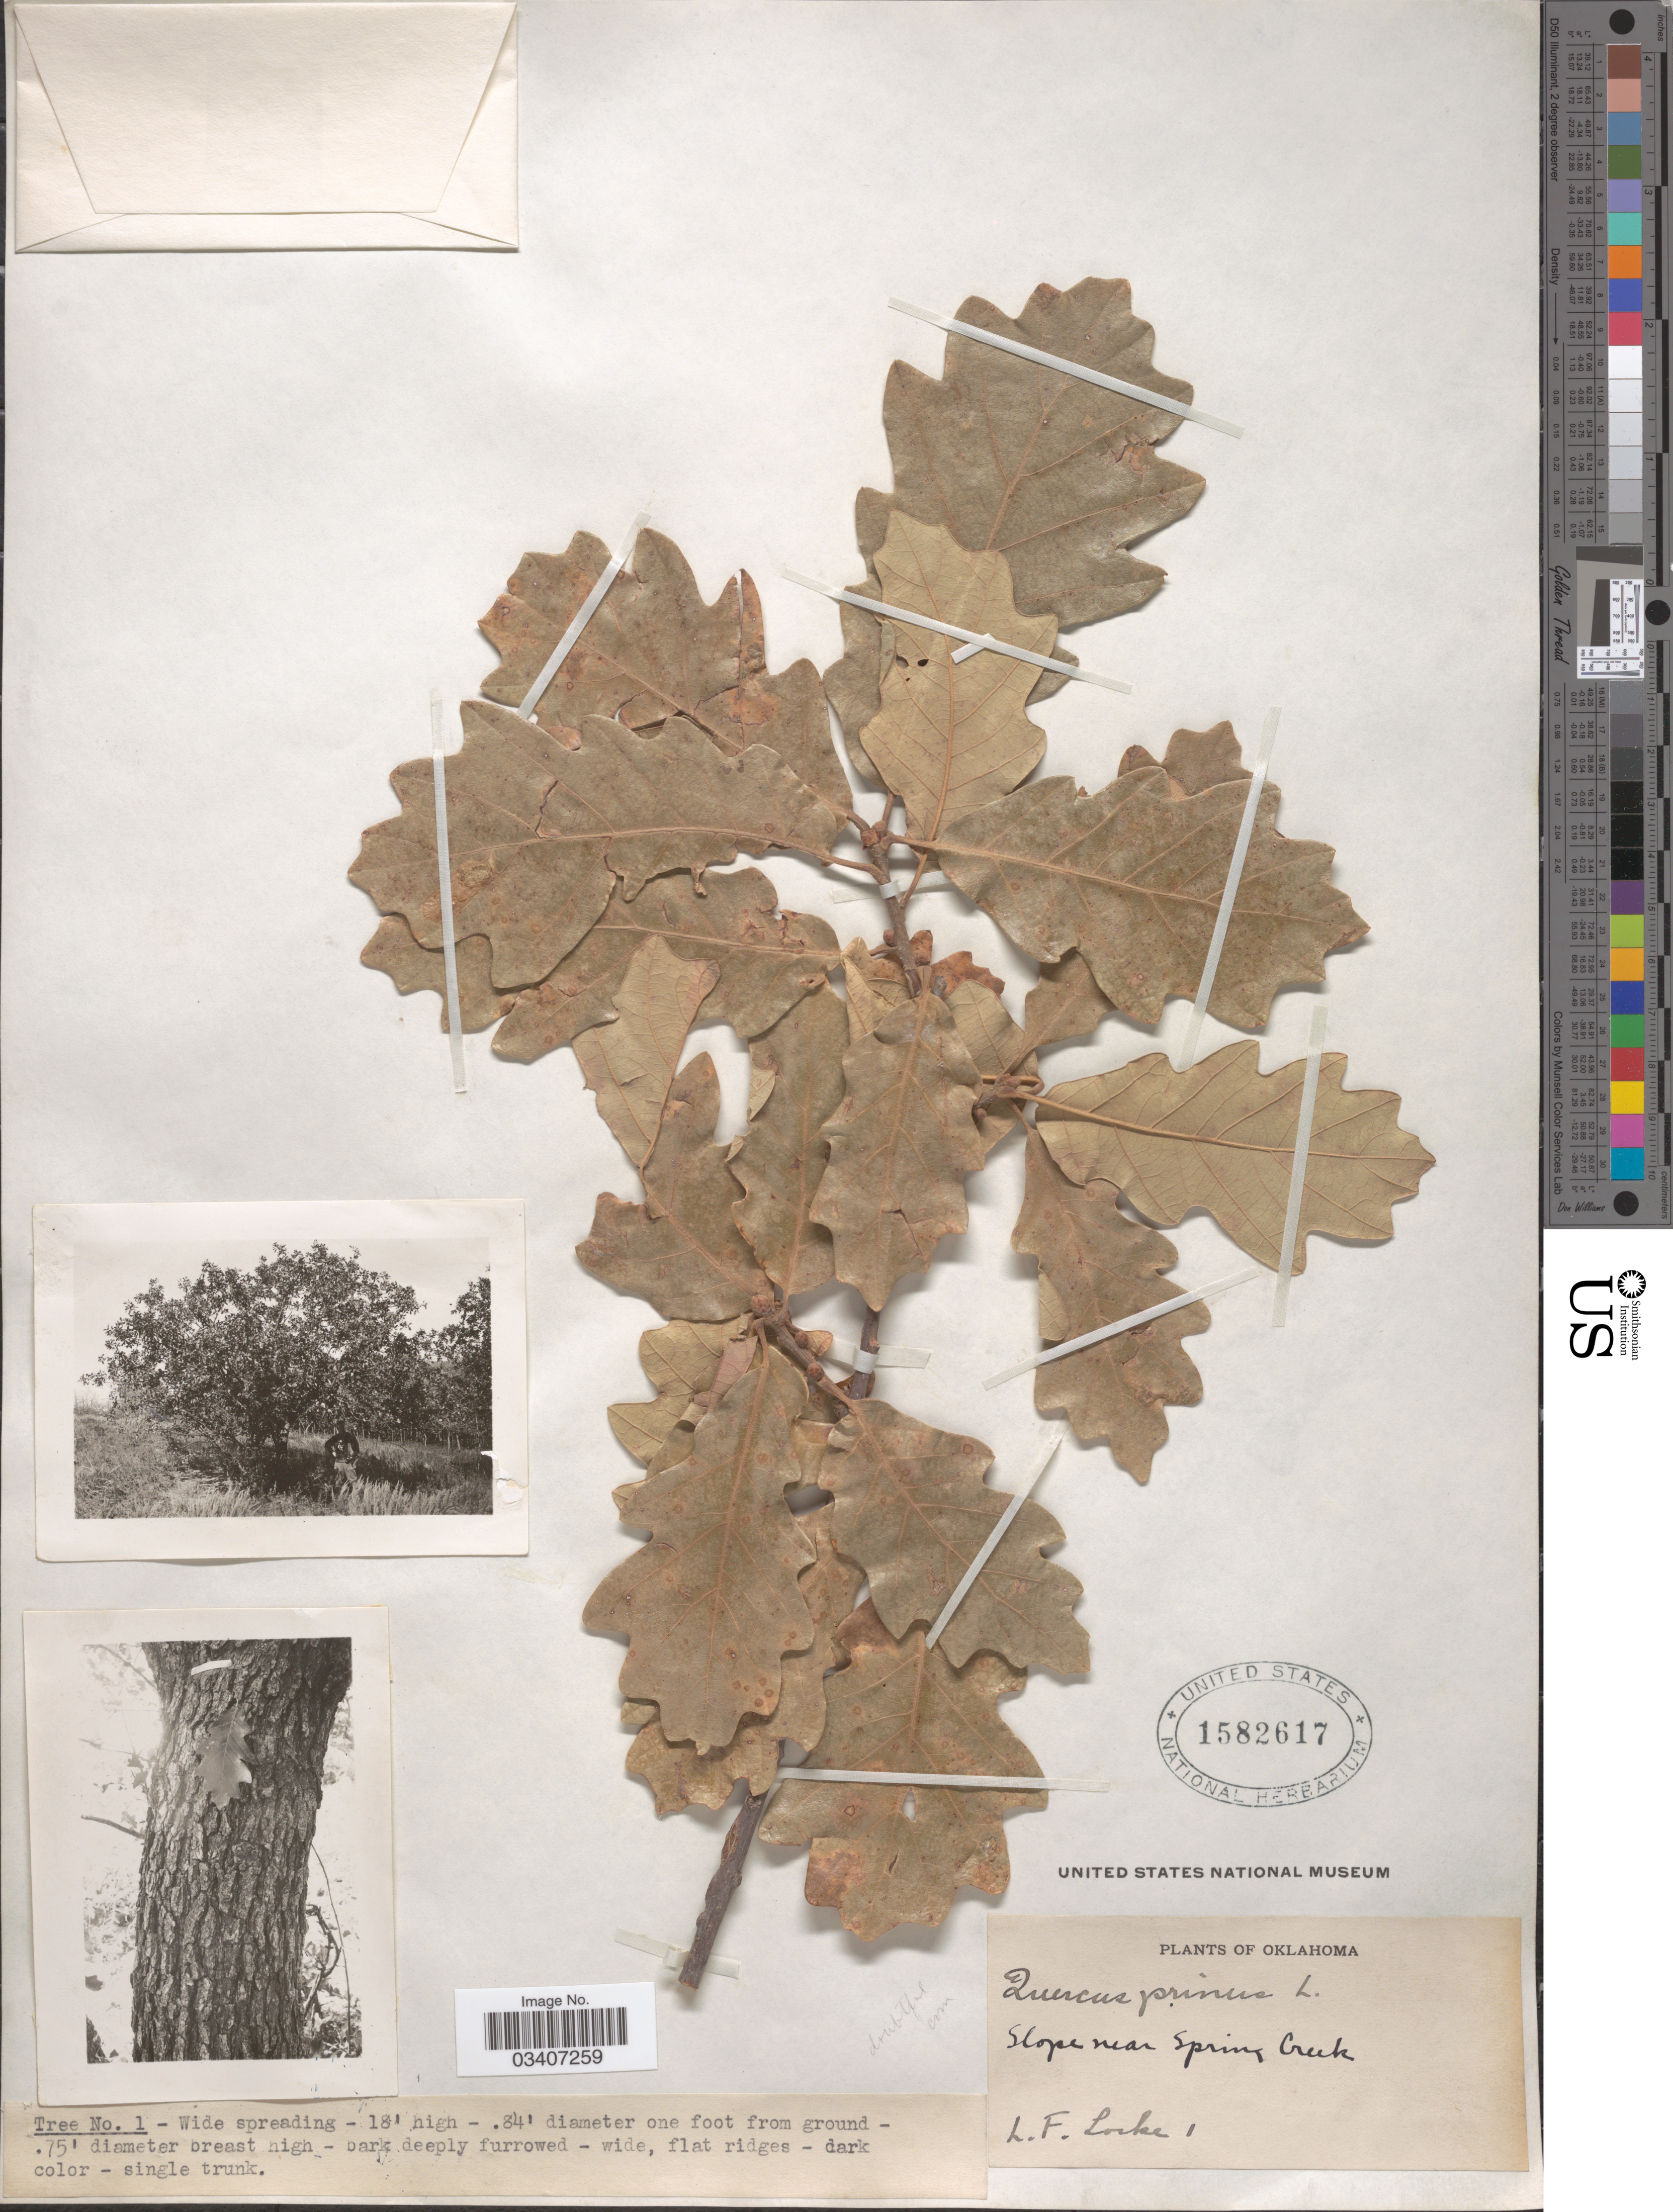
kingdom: Plantae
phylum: Tracheophyta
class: Magnoliopsida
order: Fagales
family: Fagaceae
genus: Quercus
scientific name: Quercus muehlenbergii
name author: Engelm.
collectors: L. Locke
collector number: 1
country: United States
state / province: Oklahoma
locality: Slope near Spring Creek.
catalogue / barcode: US 1582617